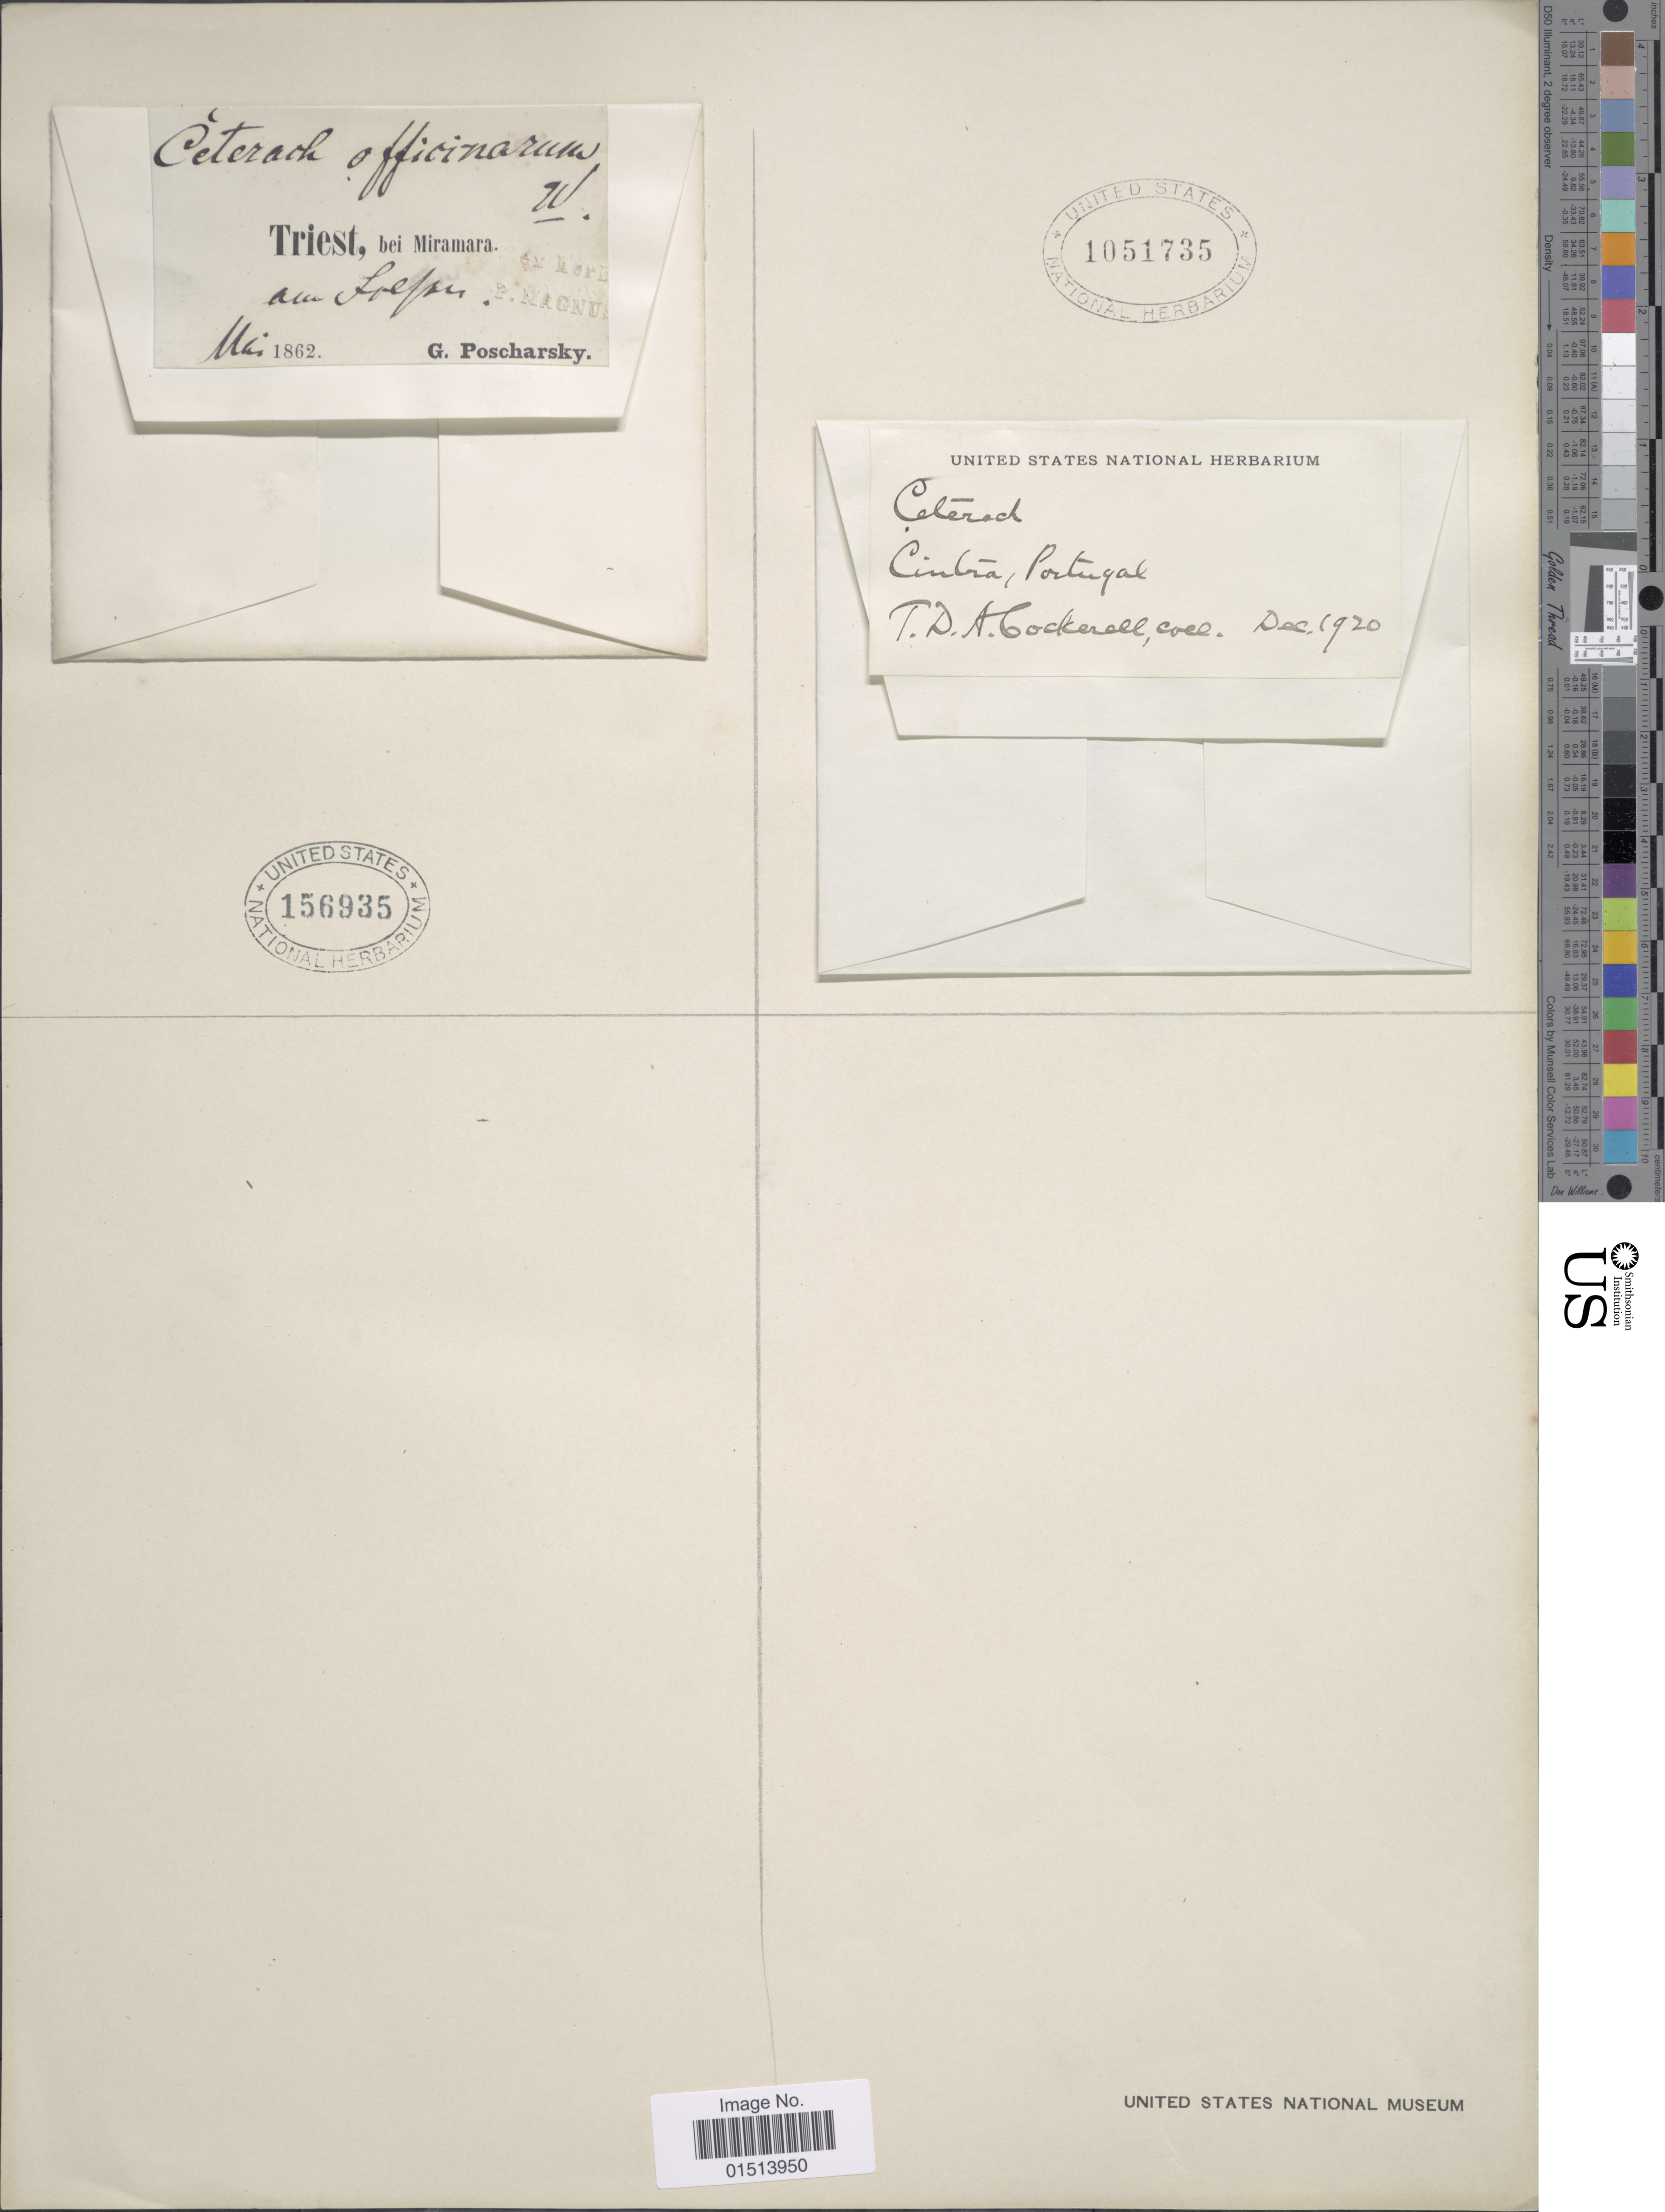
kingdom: Plantae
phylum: Tracheophyta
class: Polypodiopsida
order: Polypodiales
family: Aspleniaceae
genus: Asplenium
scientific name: Asplenium officinarum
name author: DC.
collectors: T. Cockerell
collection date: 1920-12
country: Portugal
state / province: Lisboa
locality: Sintra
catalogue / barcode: US 1051735-2